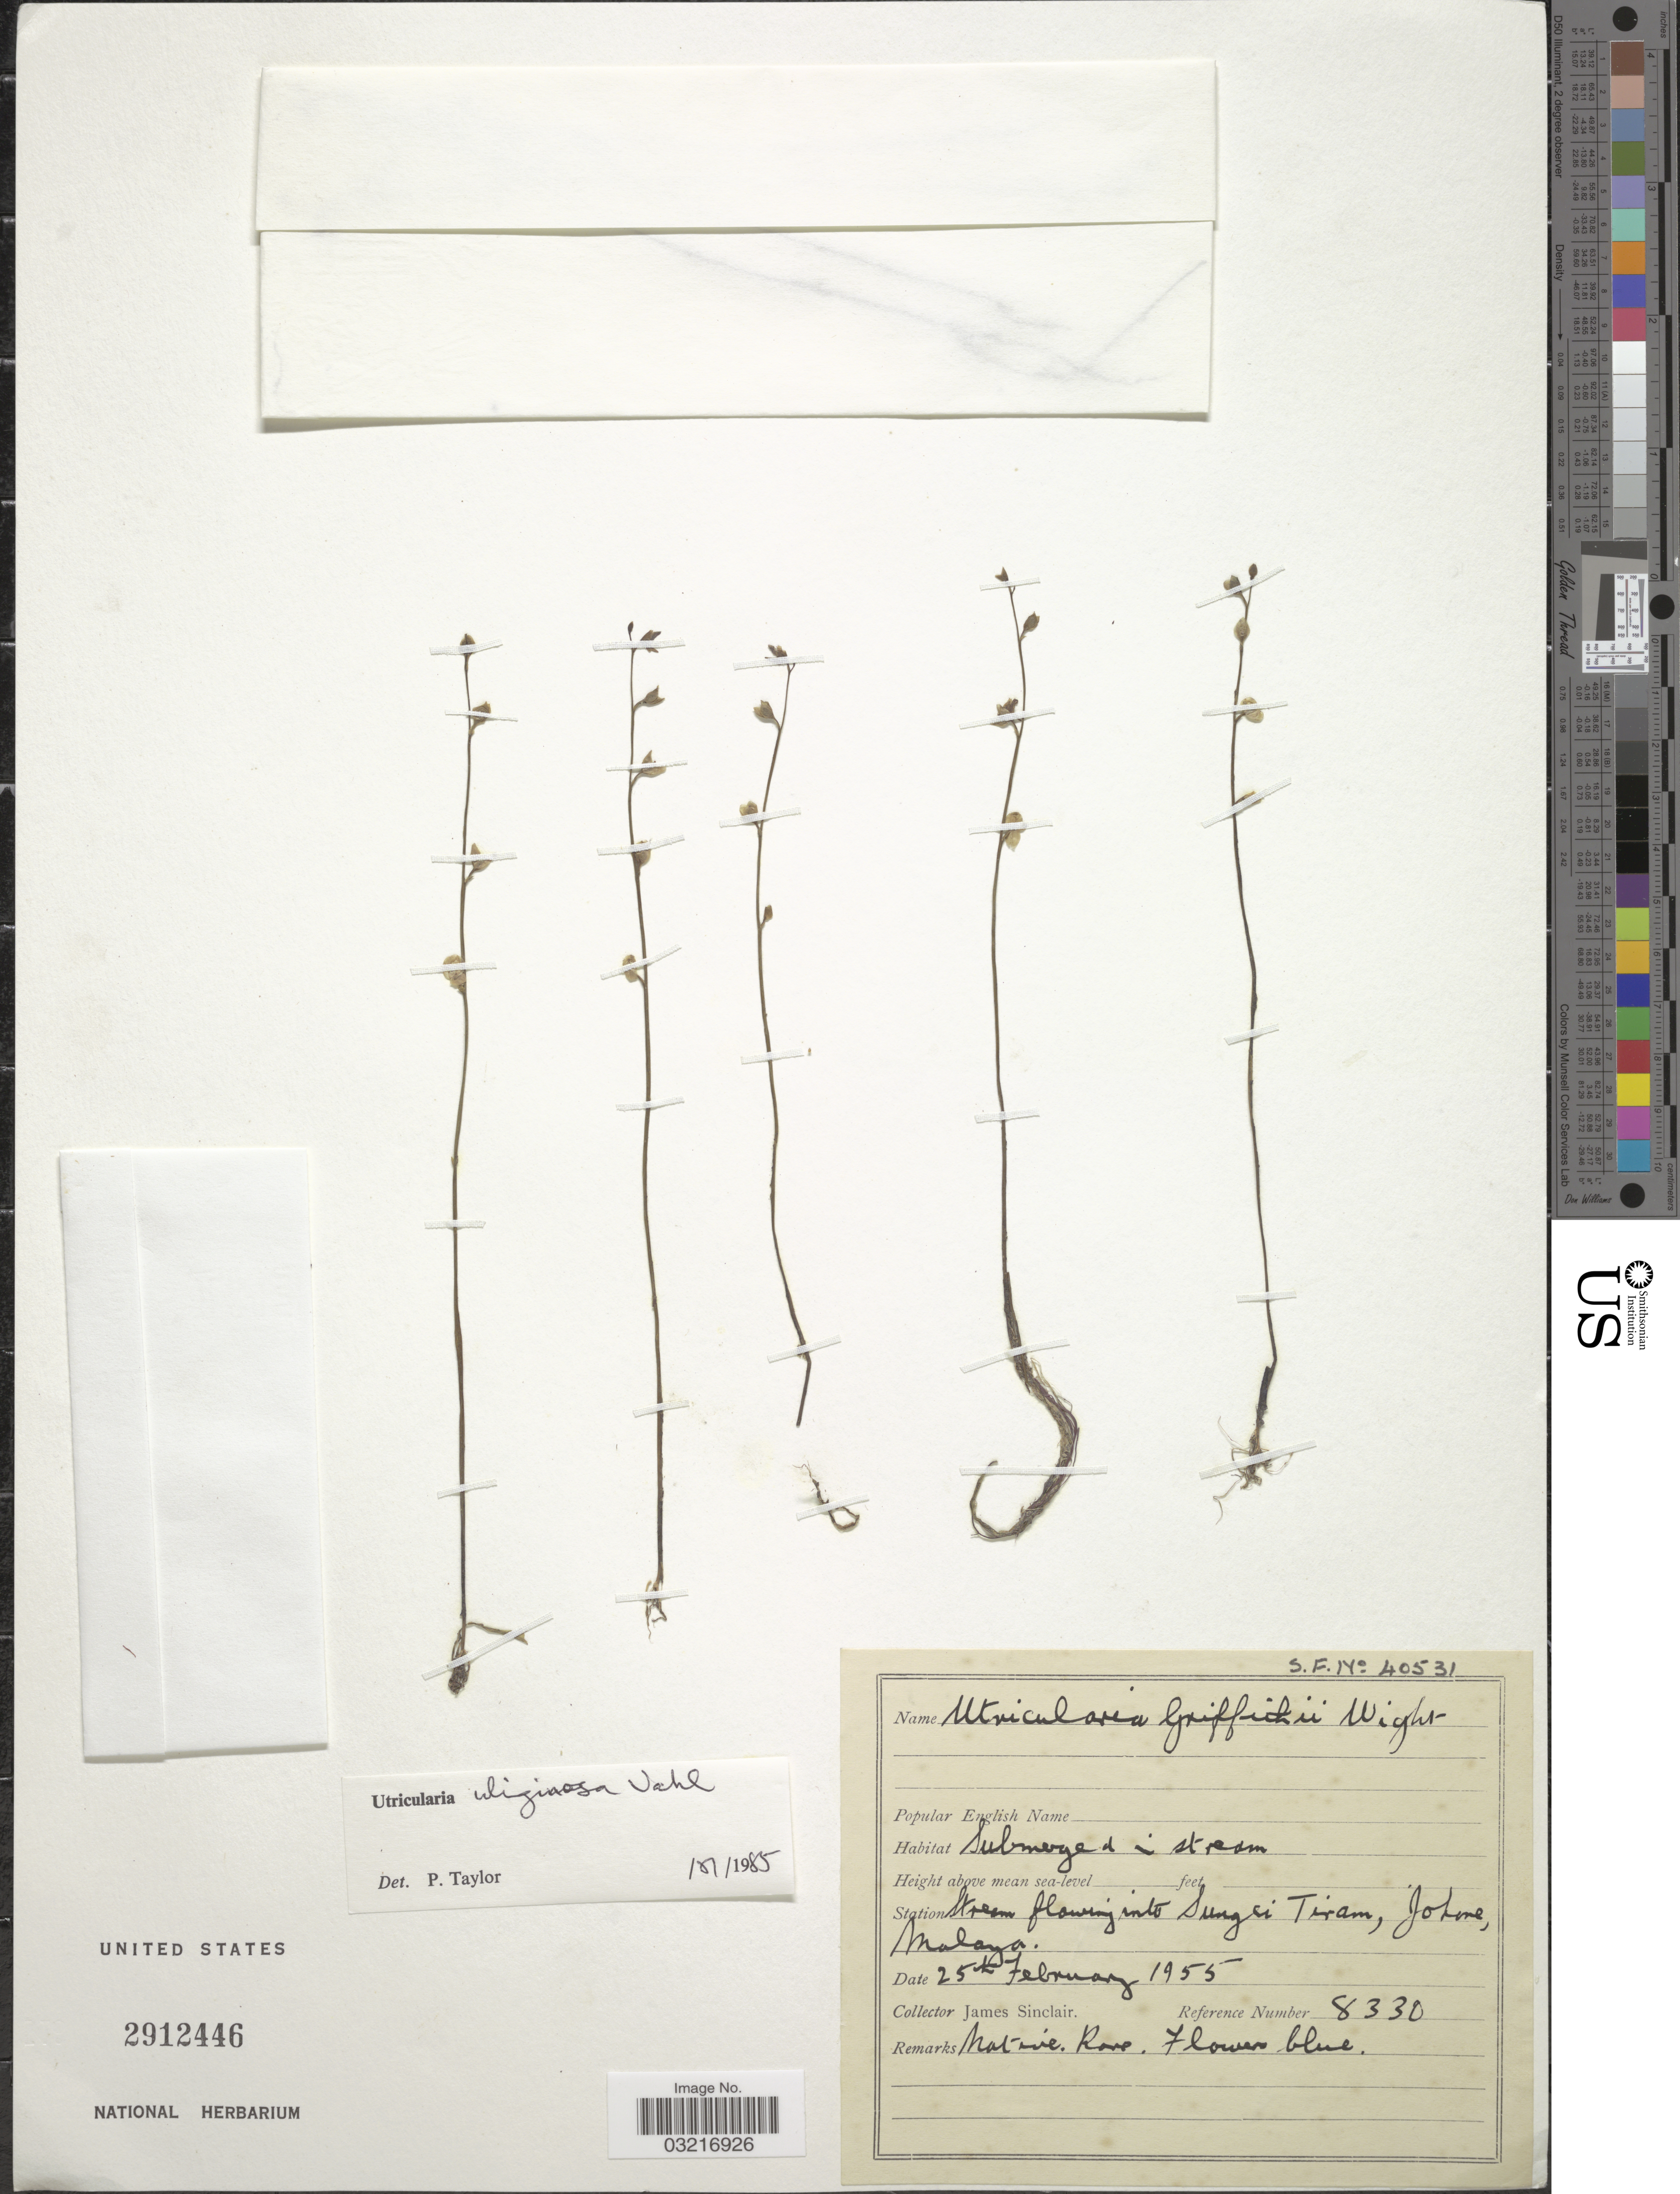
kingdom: Plantae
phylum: Tracheophyta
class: Magnoliopsida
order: Lamiales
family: Lentibulariaceae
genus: Utricularia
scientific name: Utricularia uliginosa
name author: Vahl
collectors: J. Sinclair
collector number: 8330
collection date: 1955-02-25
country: Malaysia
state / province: Johor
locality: Station Stream flowing into Sungei Tiram, Johore, Malaya.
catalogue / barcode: US 2912446